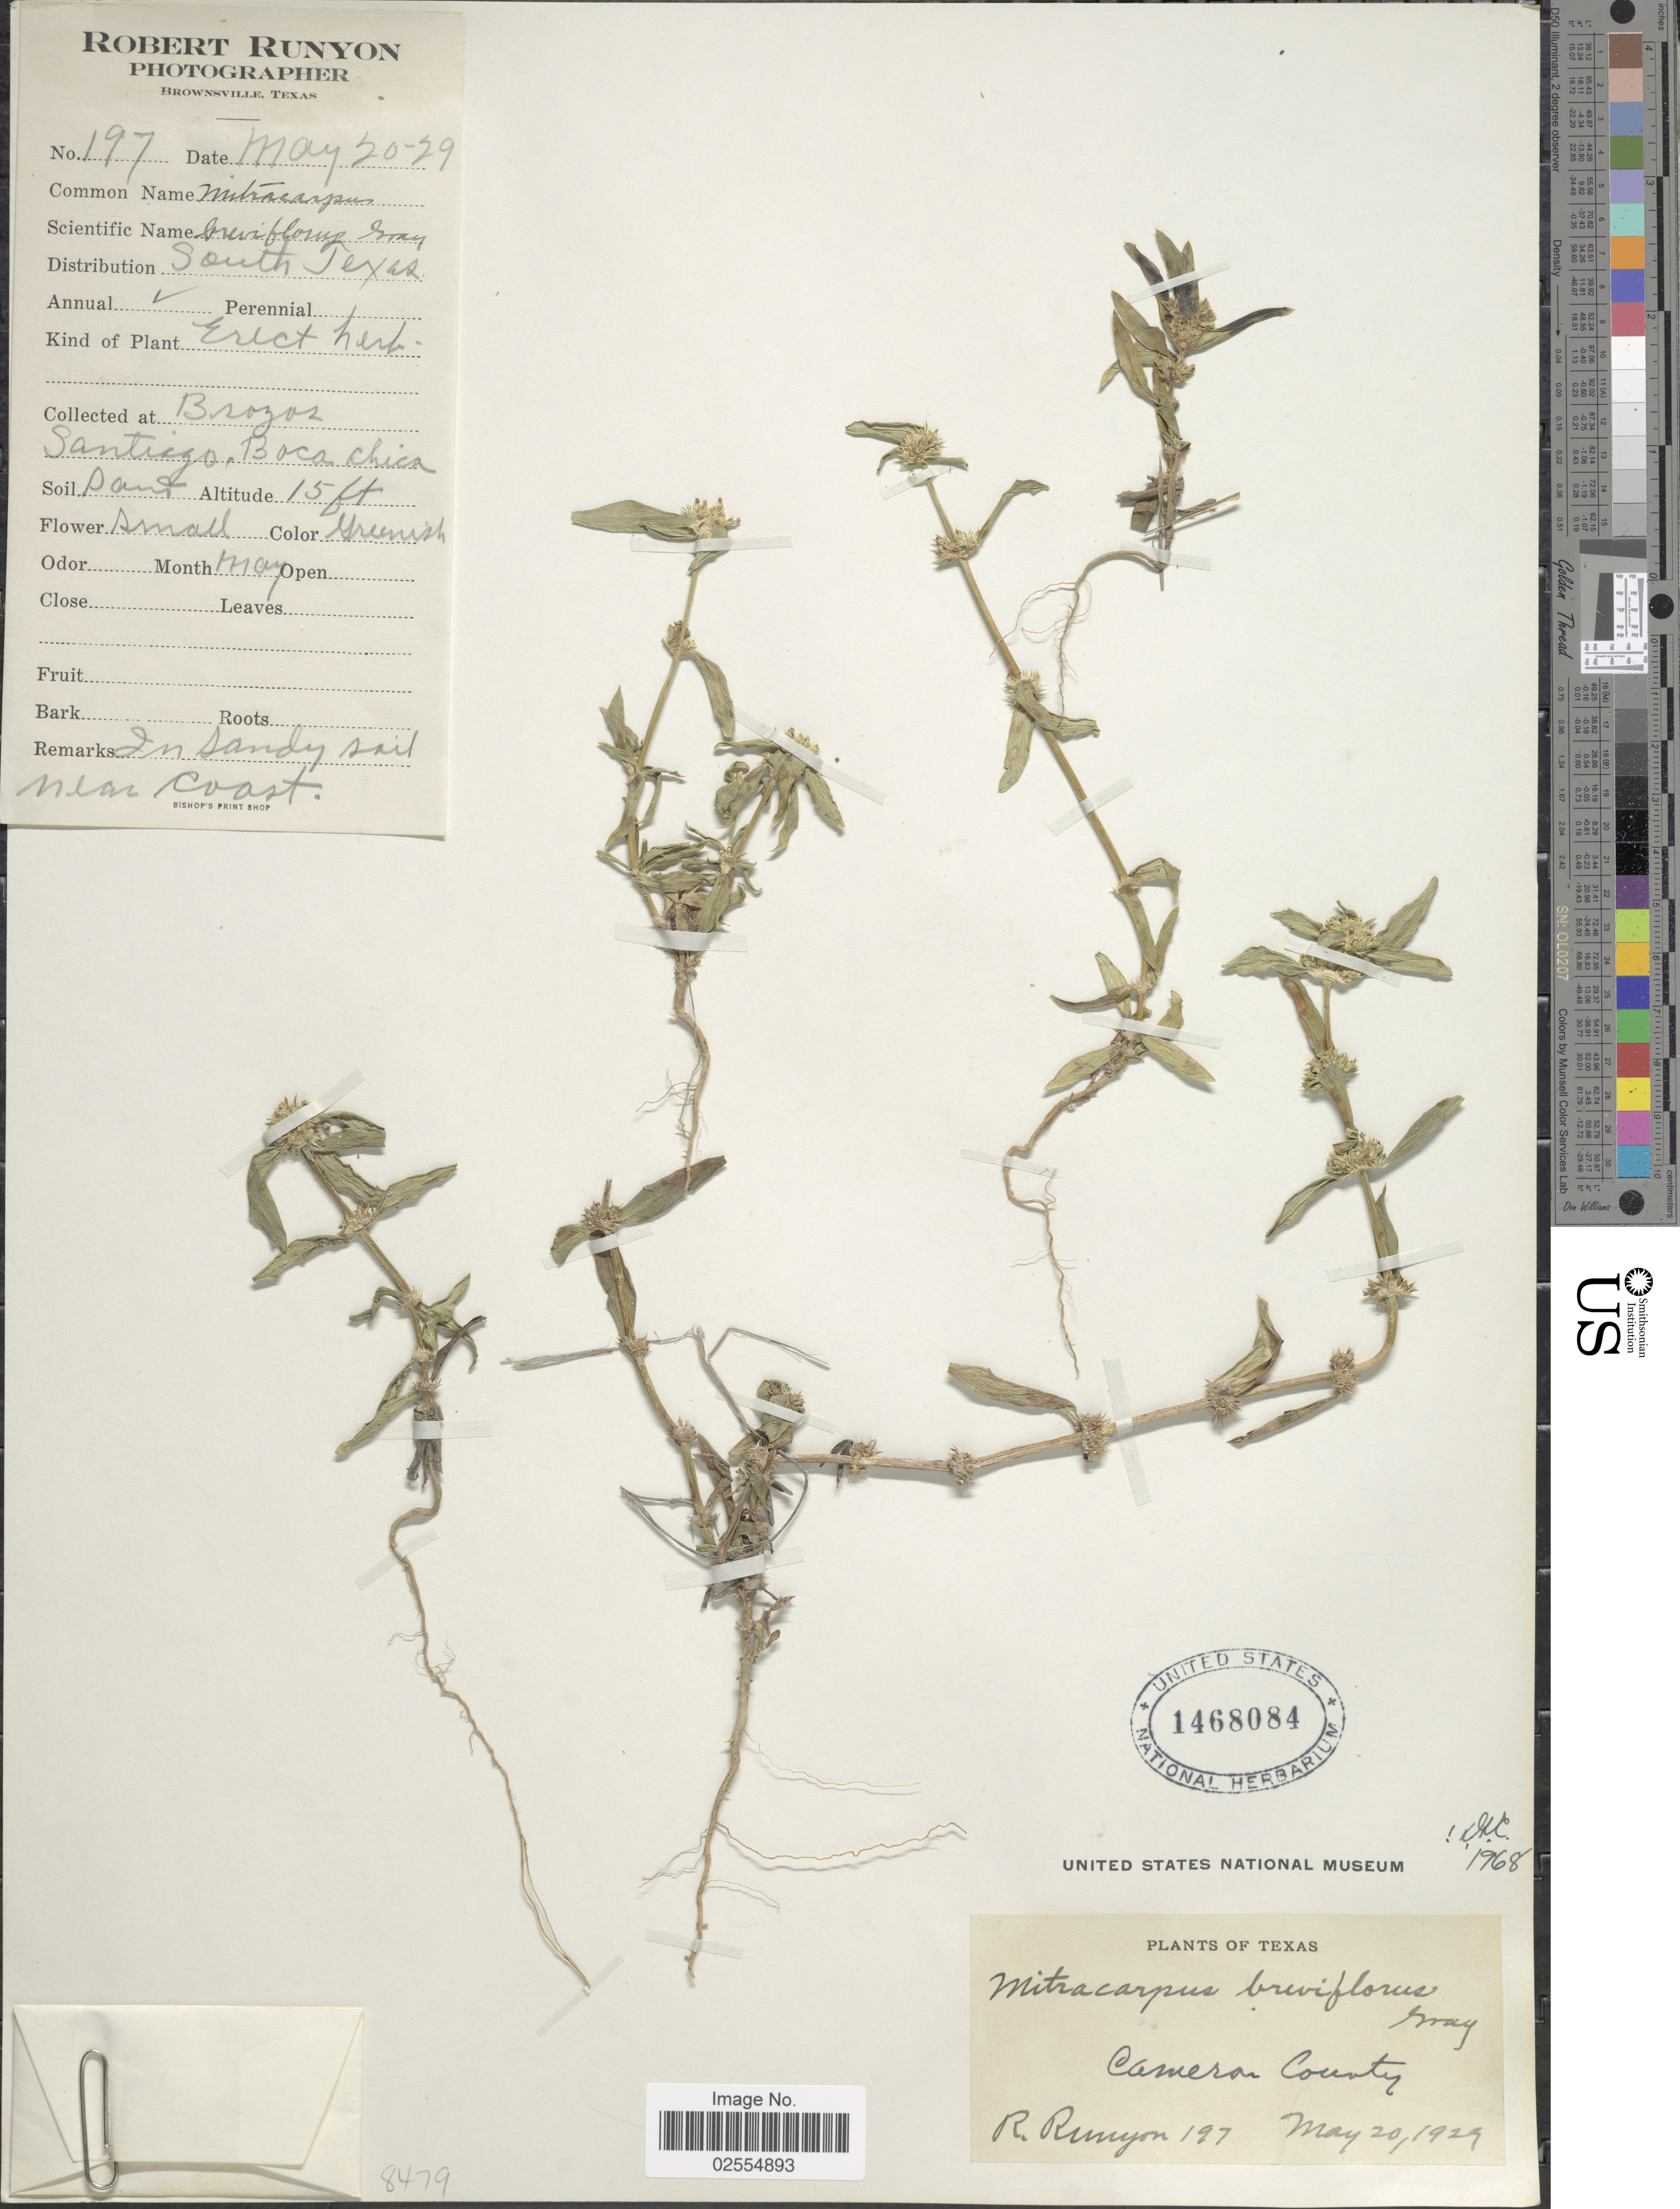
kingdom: Plantae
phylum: Tracheophyta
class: Magnoliopsida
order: Gentianales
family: Rubiaceae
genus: Mitracarpus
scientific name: Mitracarpus breviflorus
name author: A. Gray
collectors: R. Runyon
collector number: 197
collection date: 1929-05-20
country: United States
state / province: Texas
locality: Brazos, Santiago, Boca Chica. Cameron County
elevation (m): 5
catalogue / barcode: US 1468084